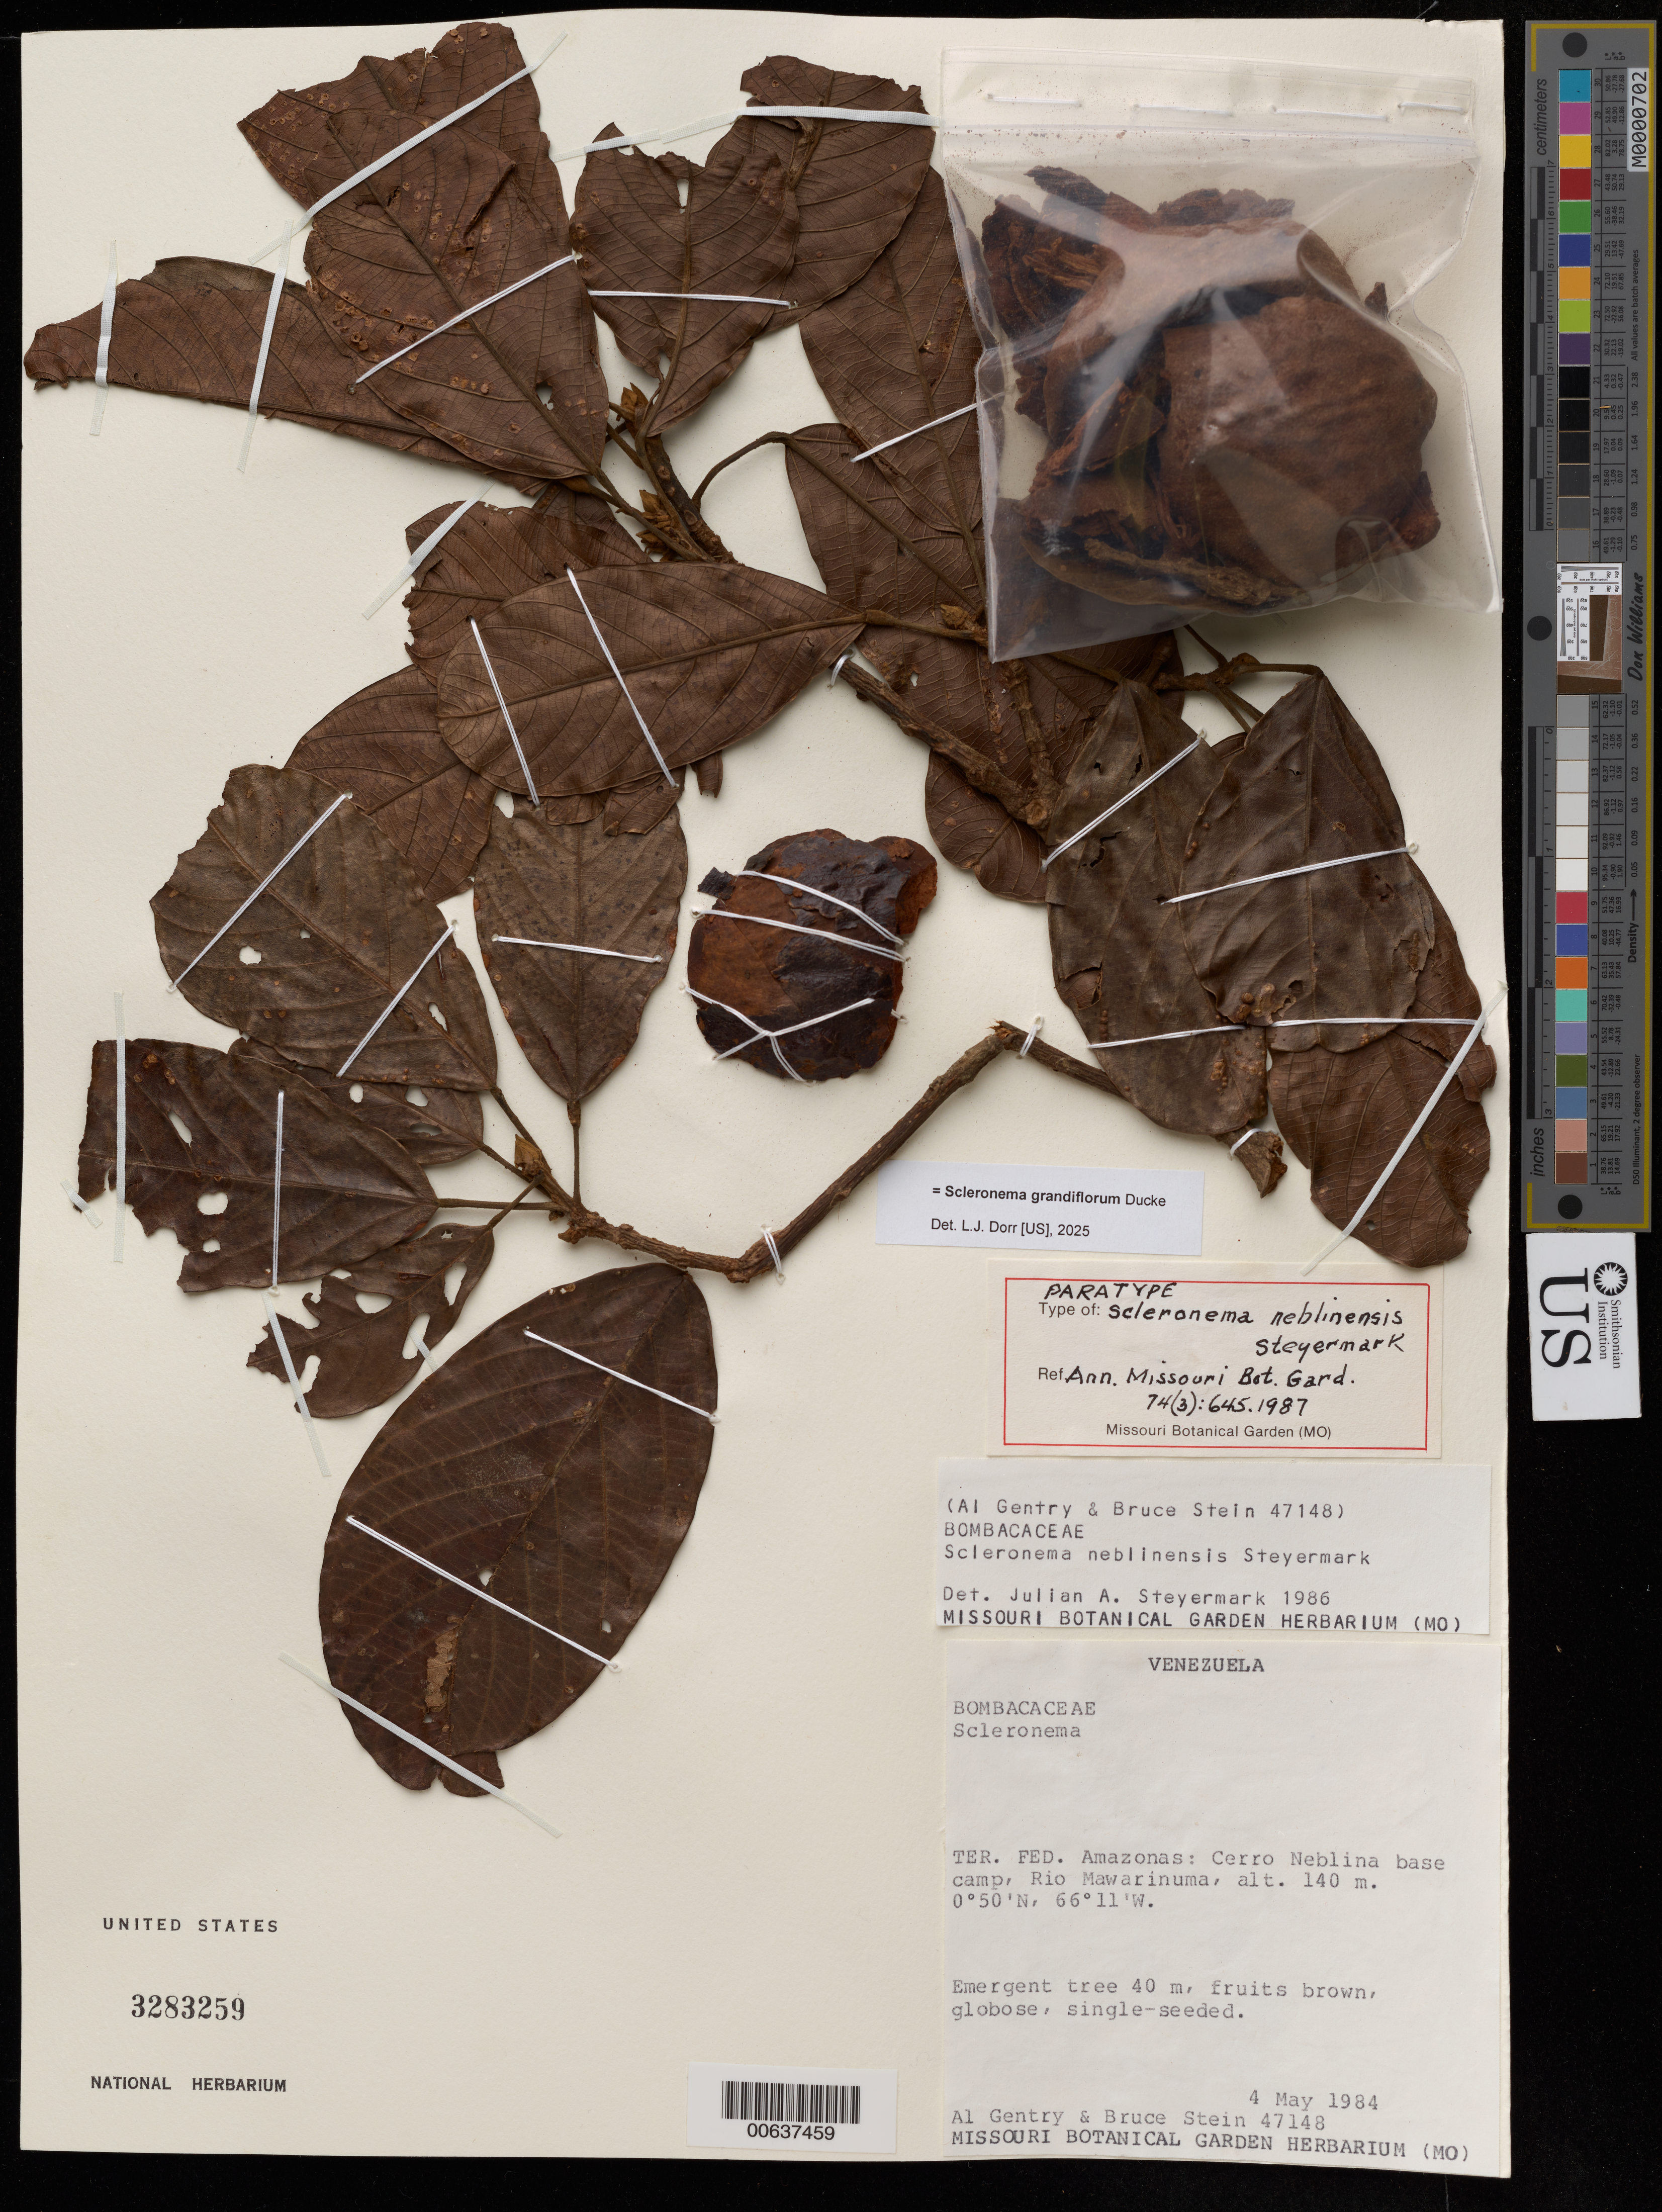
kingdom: Plantae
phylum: Tracheophyta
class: Magnoliopsida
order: Malvales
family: Malvaceae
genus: Scleronema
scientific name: Scleronema neblinense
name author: Steyerm.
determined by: Steyermark, Julian A., (VEN)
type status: Paratype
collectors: A. H. Gentry & B. Stein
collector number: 47148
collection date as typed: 4-May-84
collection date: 1984-05-04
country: Venezuela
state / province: Amazonas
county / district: Río Negro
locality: Cerro de La Neblina, base camp along Río Mawarinuma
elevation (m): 140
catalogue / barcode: US 3283259